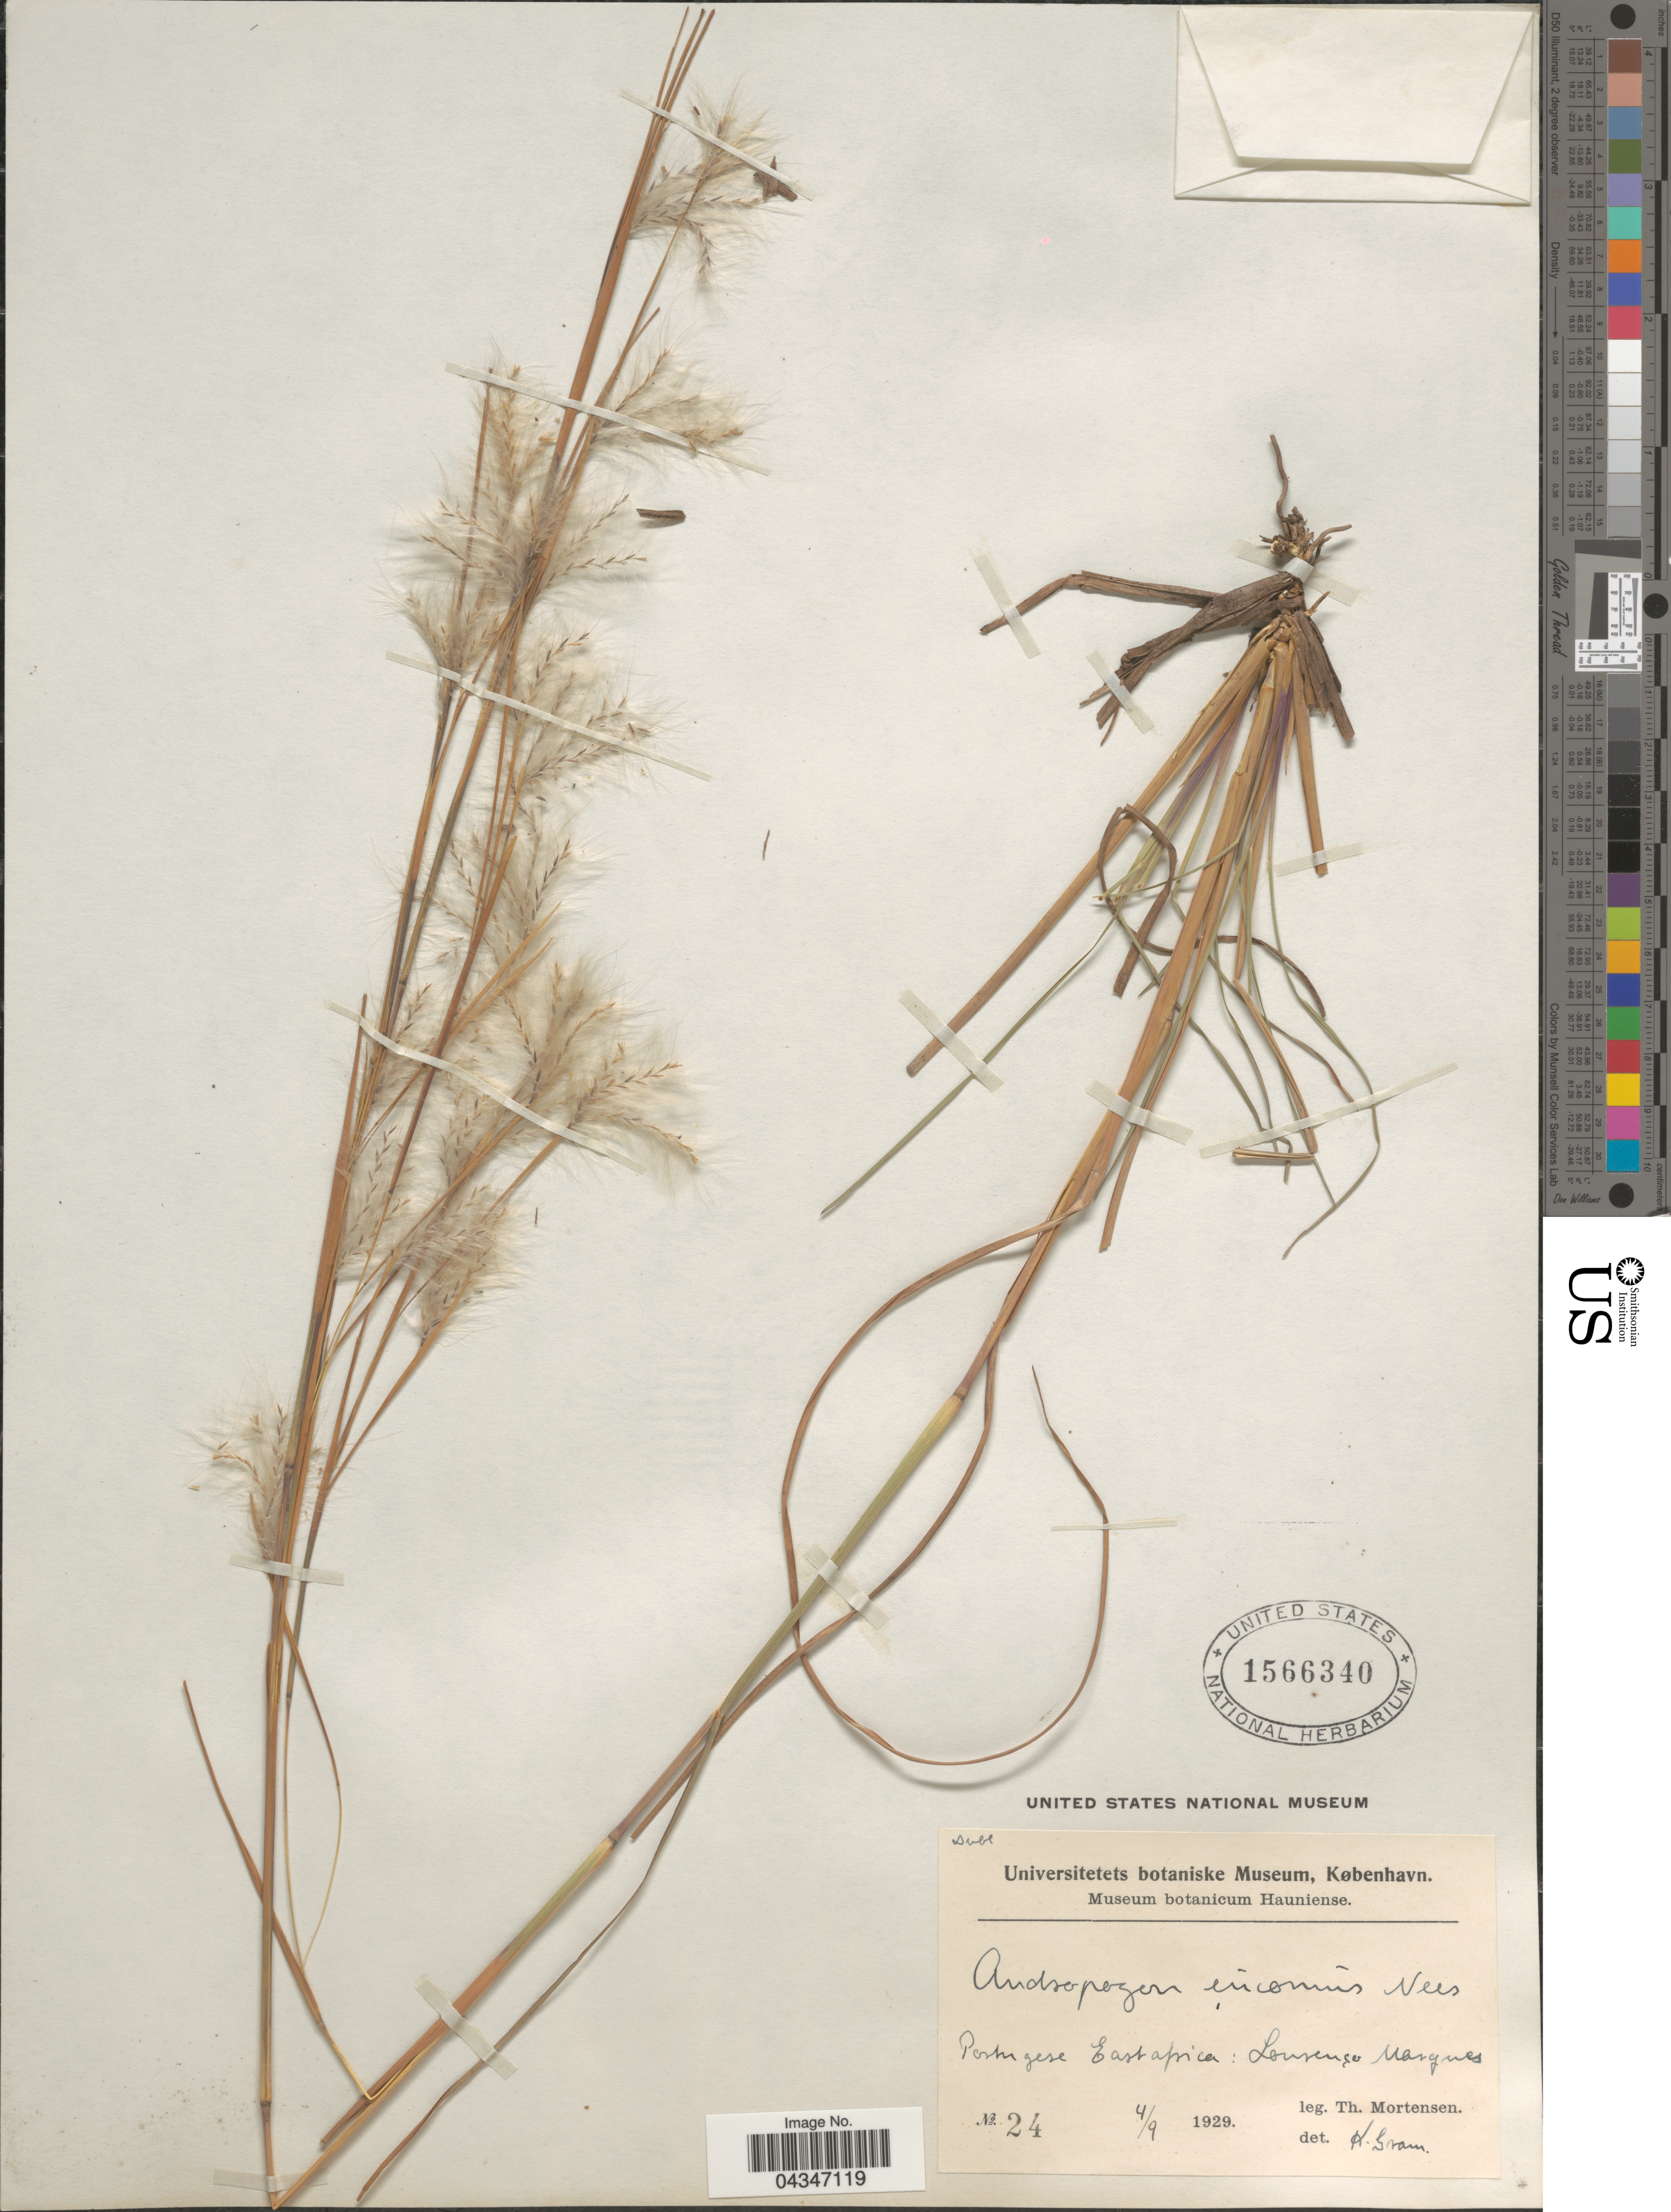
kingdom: Plantae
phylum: Tracheophyta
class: Liliopsida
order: Poales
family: Poaceae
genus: Andropogon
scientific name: Andropogon eucomus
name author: Nees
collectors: T. Mortensen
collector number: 24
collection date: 1929-09-04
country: Mozambique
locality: Portugese East Africa: Lourenço Marques.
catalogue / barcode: US 1566340